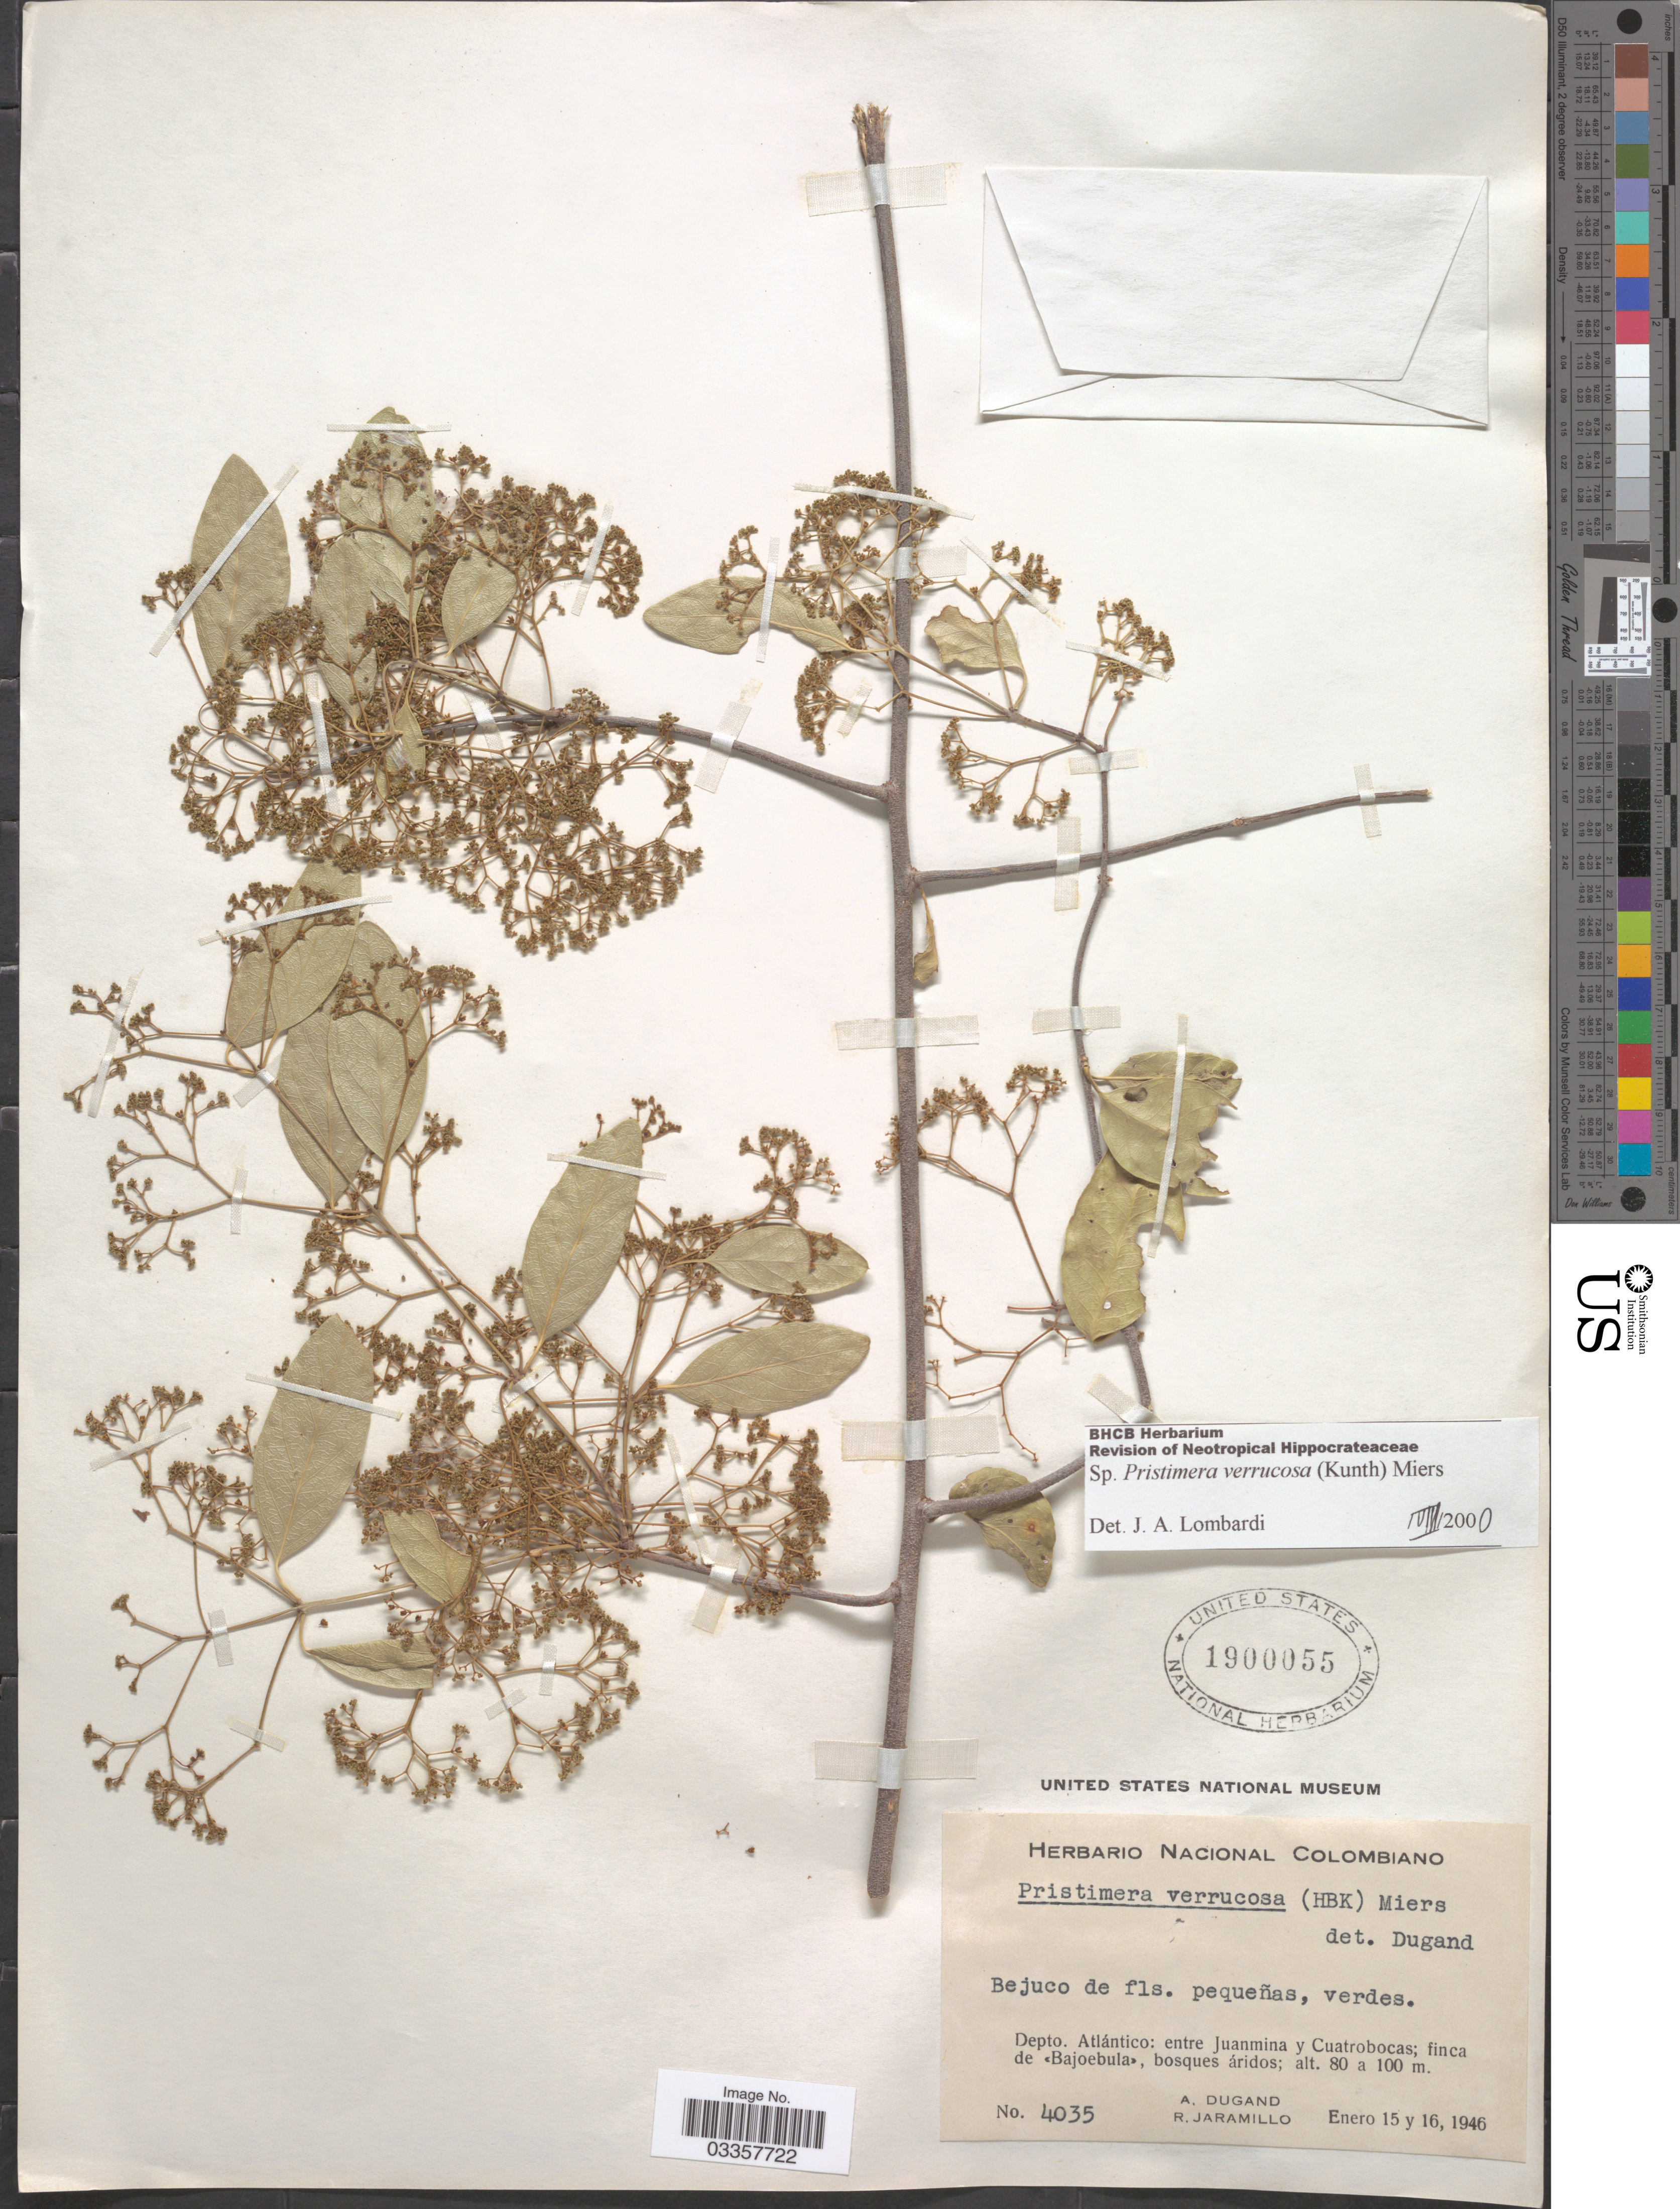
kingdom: Plantae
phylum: Tracheophyta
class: Magnoliopsida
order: Celastrales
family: Celastraceae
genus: Pristimera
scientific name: Pristimera verrucosa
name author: (Kunth) Miers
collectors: A. Dugand & R. Jaramillo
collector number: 4035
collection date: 1946-01-15/1946-01-16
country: Colombia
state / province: Atlántico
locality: Depto. Atlántico: entre Juanmina y Cuatrobocas; finca de Bajoebula.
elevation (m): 80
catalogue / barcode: US 1900055